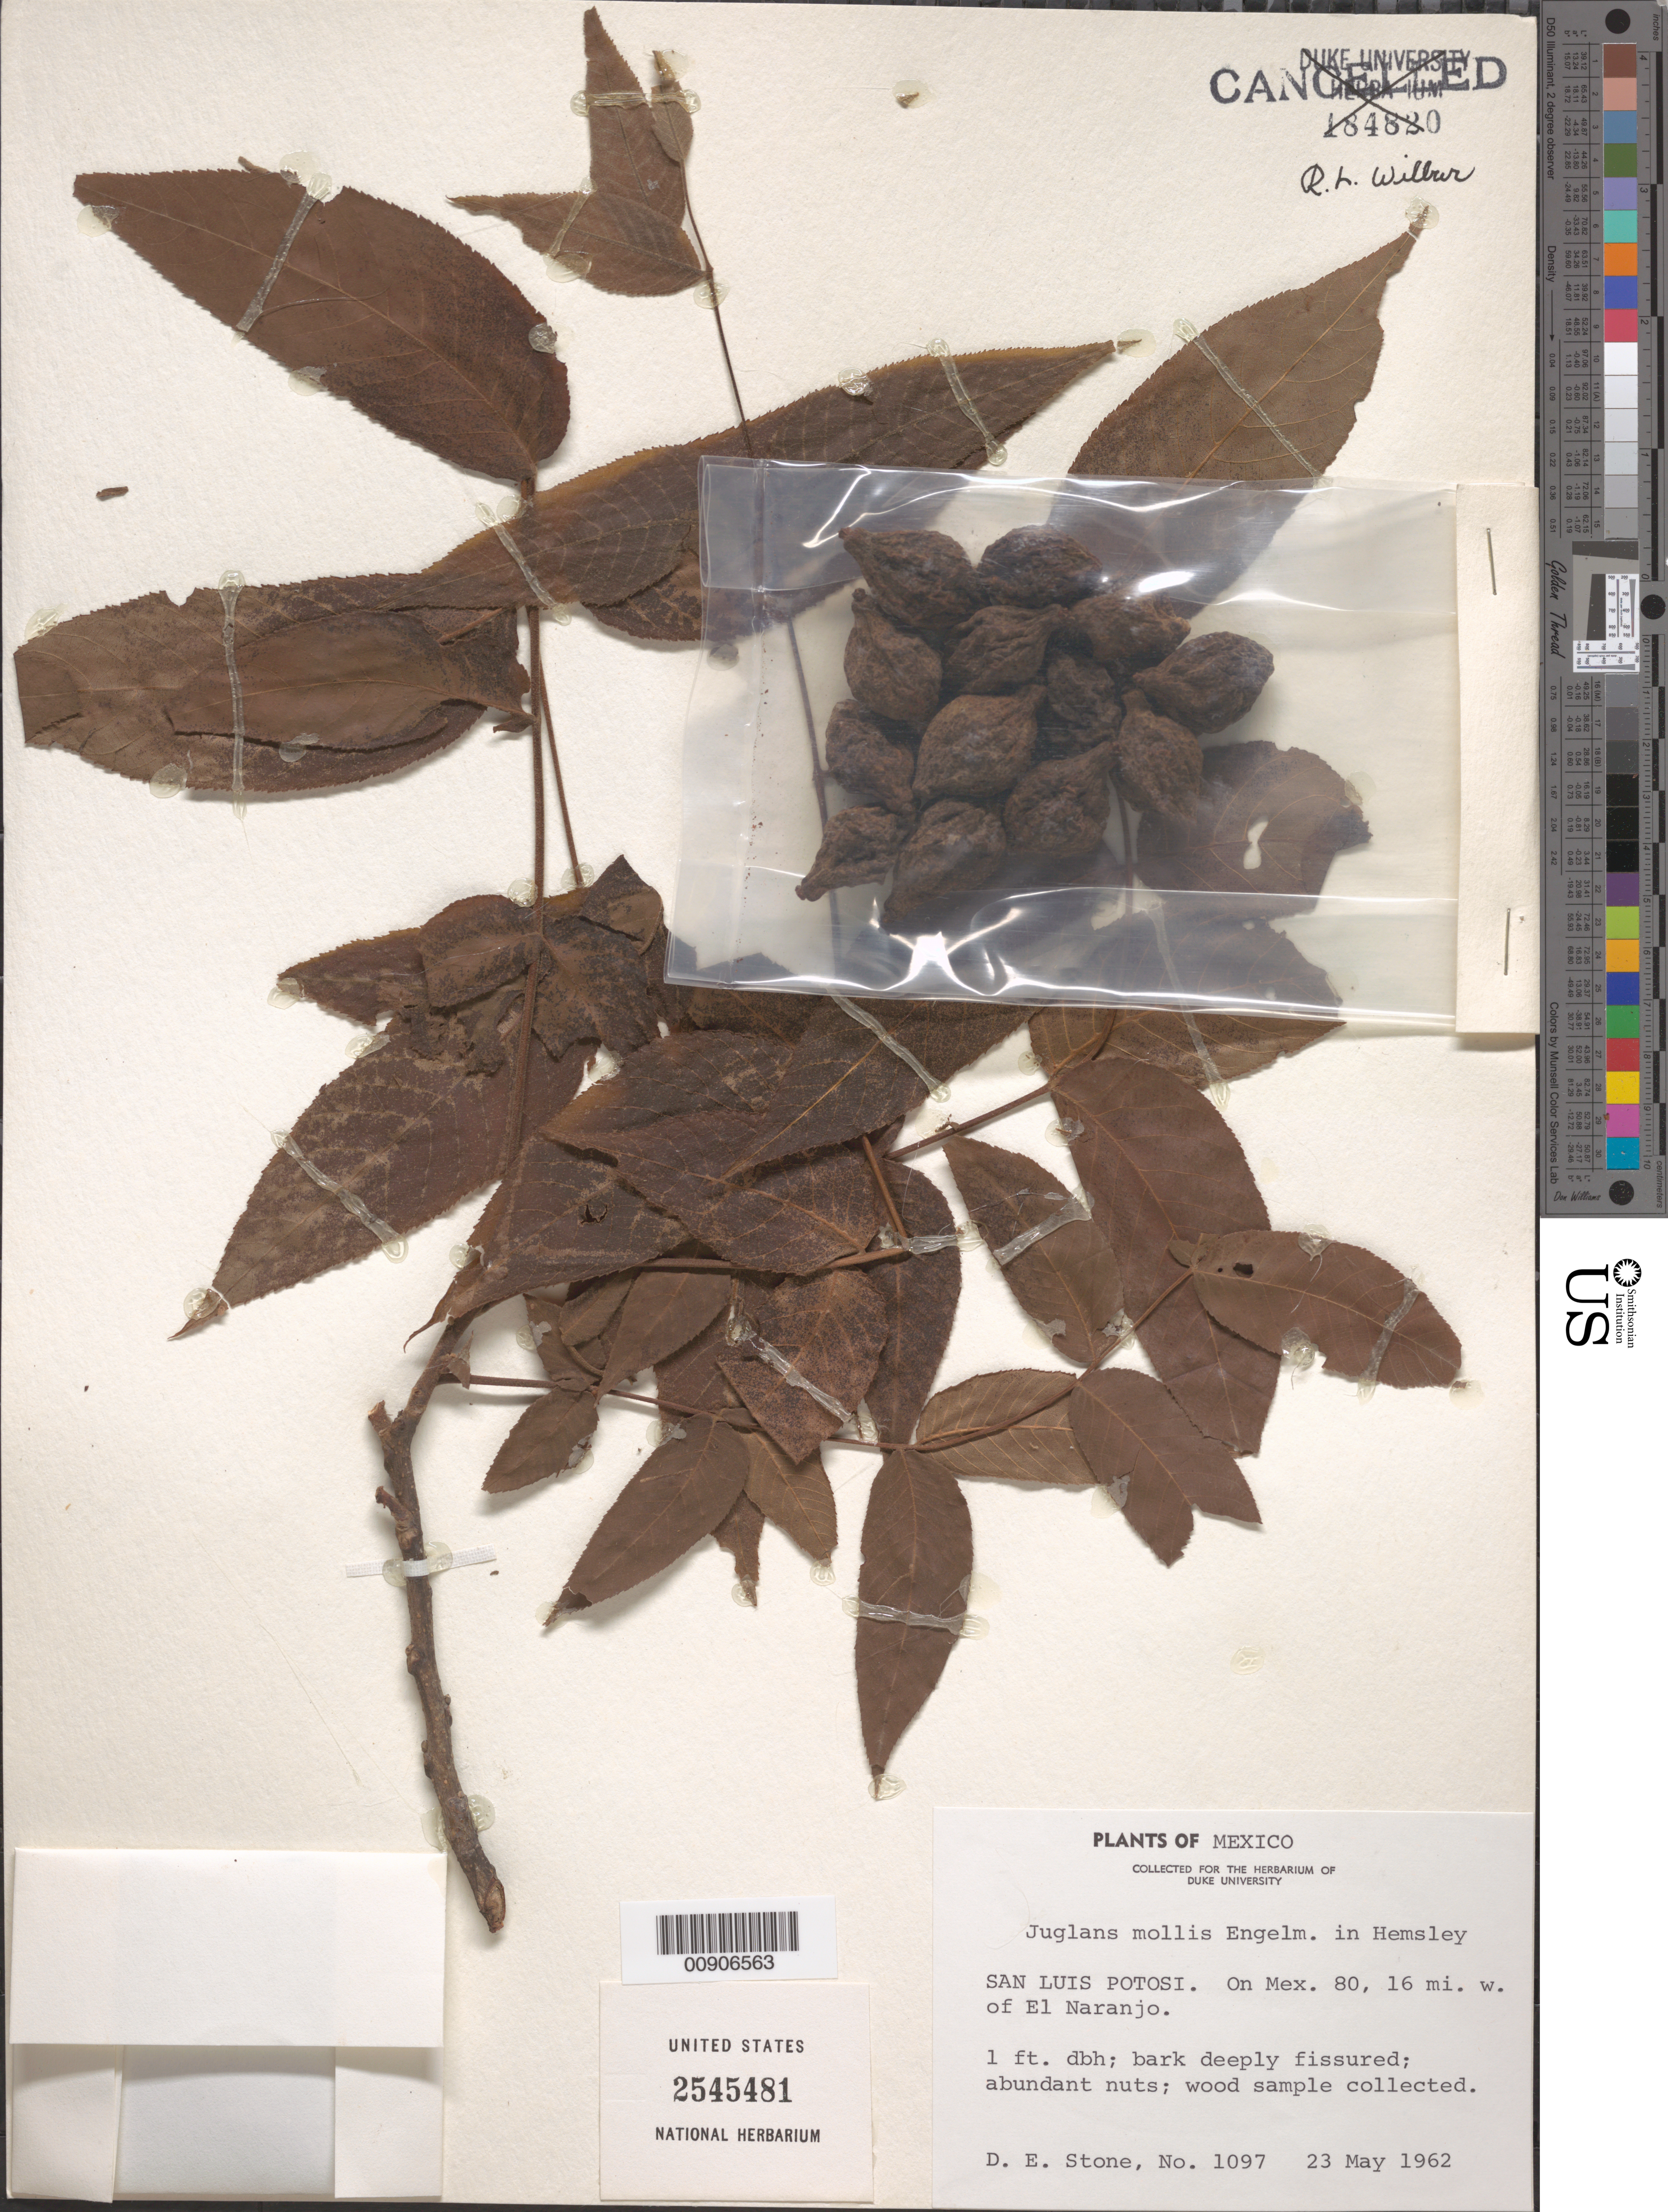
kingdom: Plantae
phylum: Tracheophyta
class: Magnoliopsida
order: Fagales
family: Juglandaceae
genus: Juglans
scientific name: Juglans mollis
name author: Engelm. ex Hemsl.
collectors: D. E. Stone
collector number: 1097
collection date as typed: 23 May 1962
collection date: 1962-05-23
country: Mexico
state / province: San Luis Potosí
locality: San Luis Potosí. On Mex. 80, 16 mi. W of El Naranjo.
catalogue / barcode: US 2545481